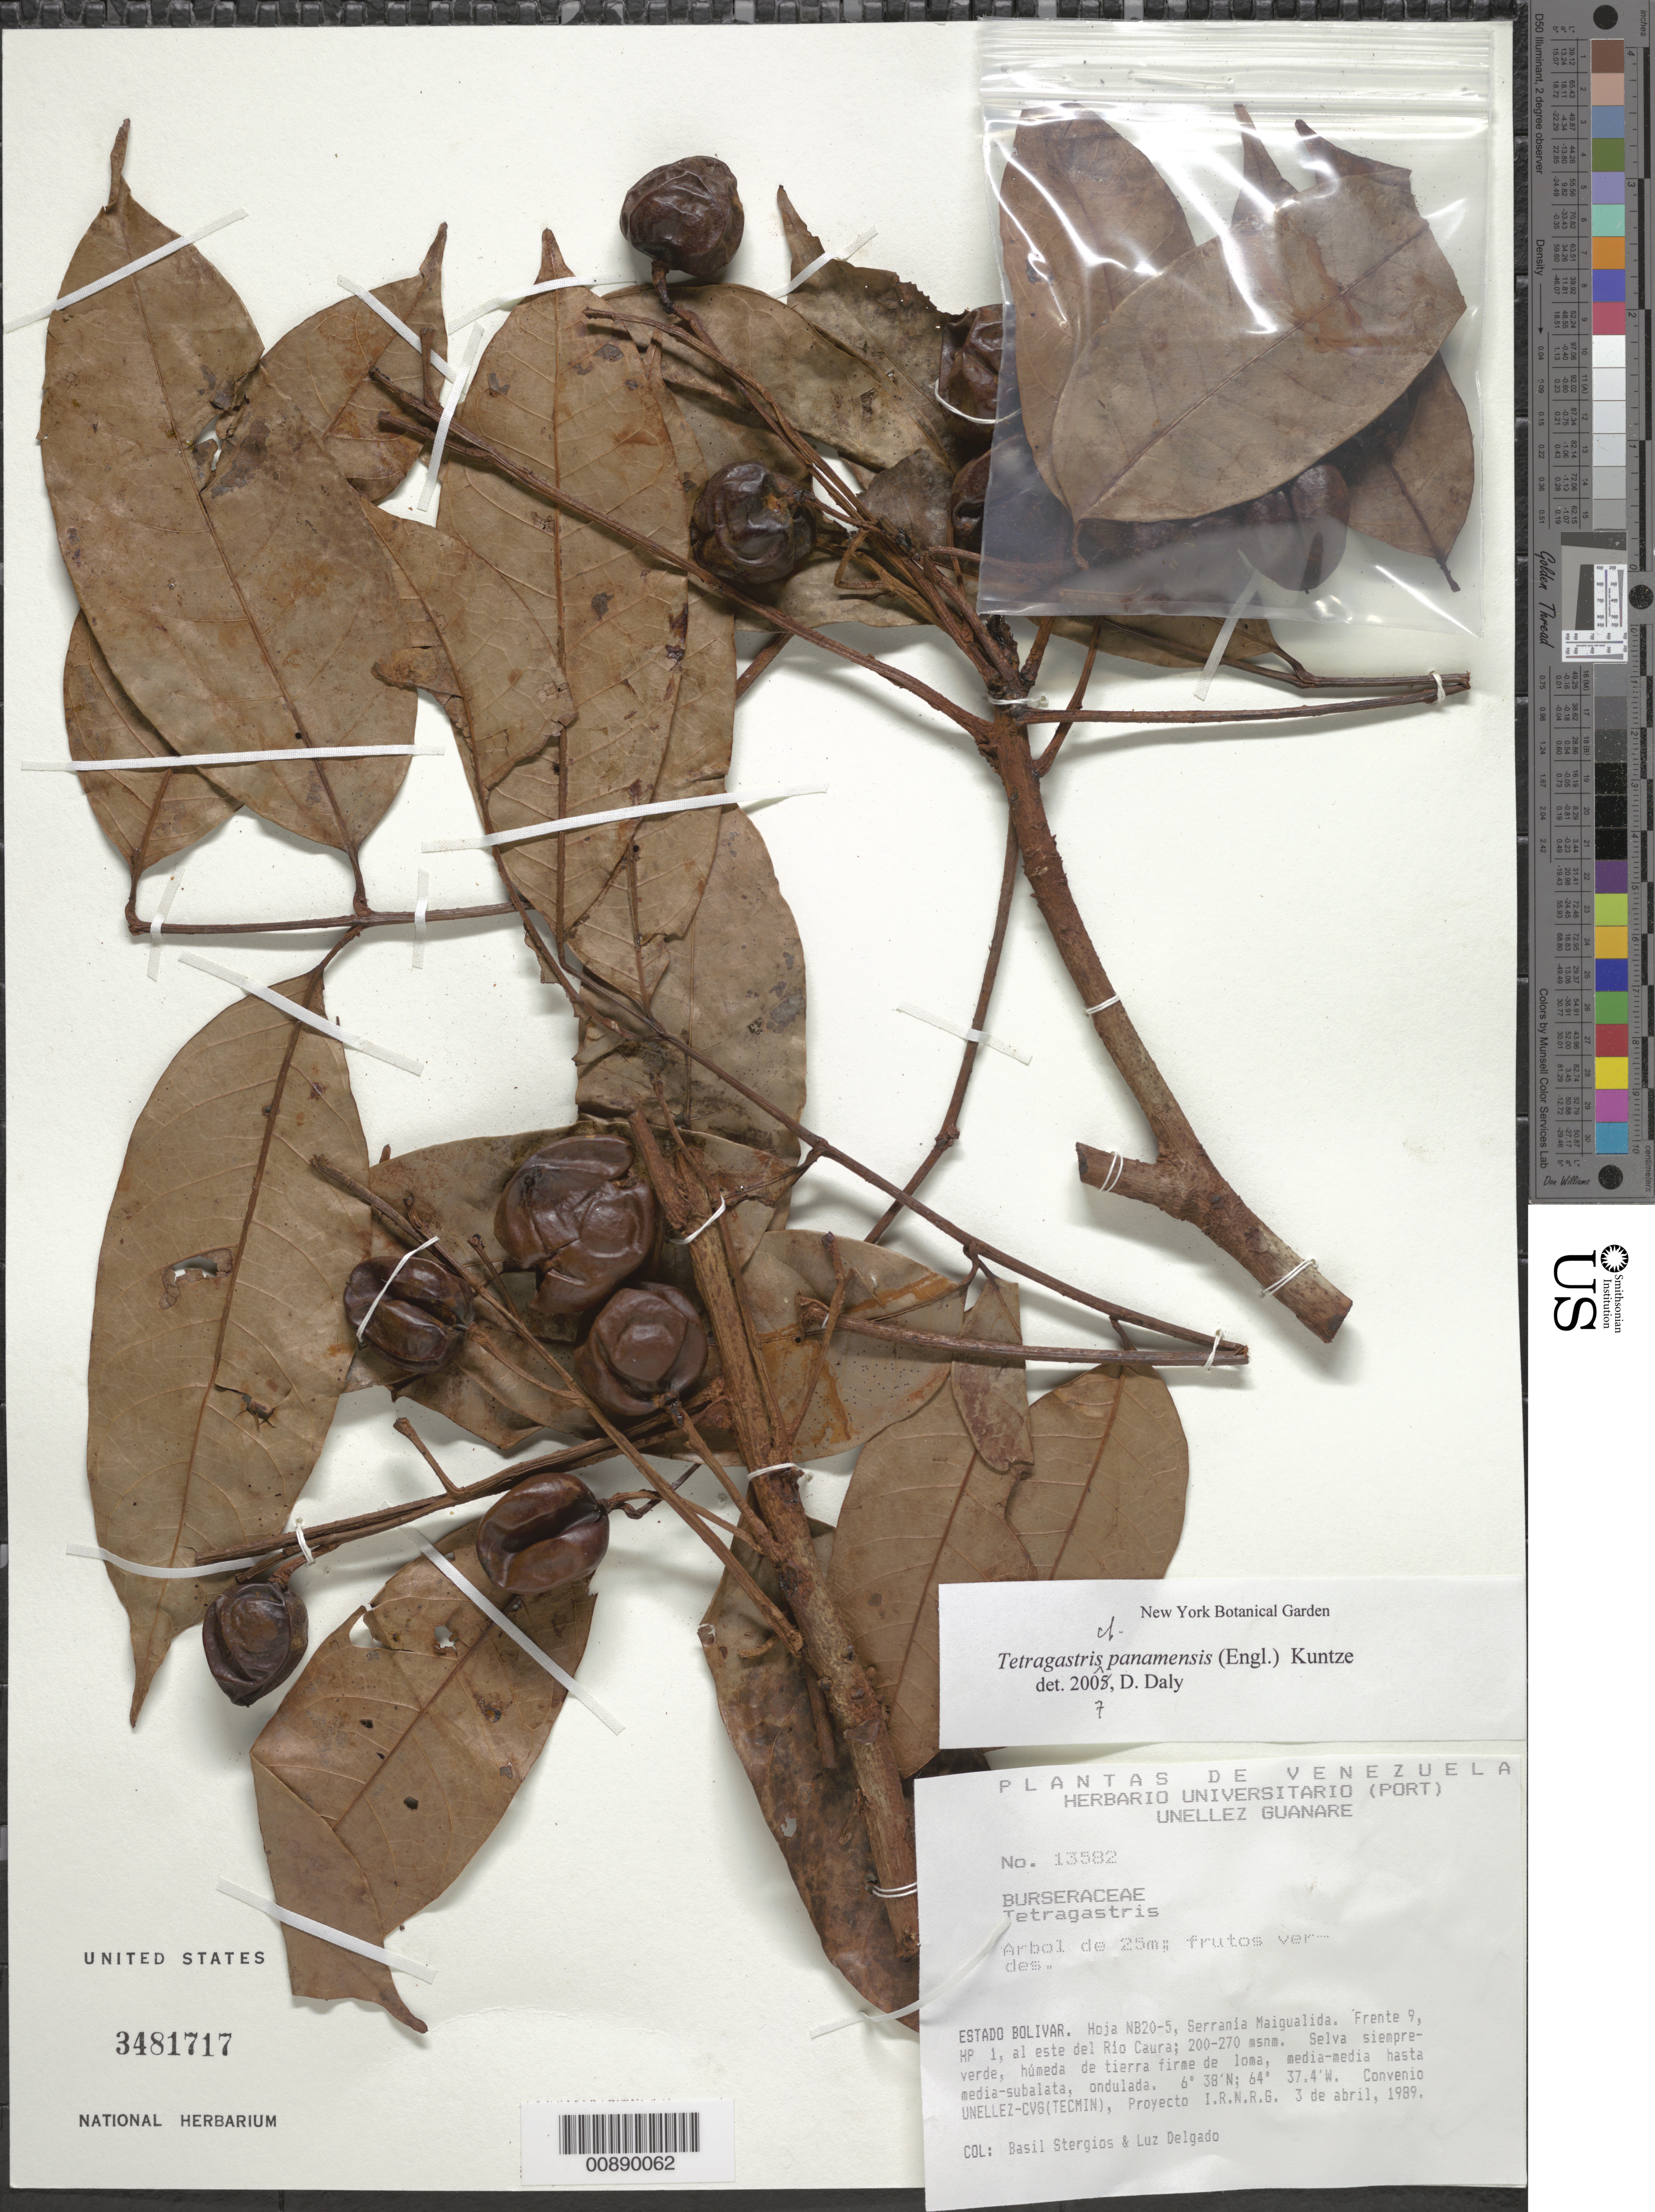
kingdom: Plantae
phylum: Tracheophyta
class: Magnoliopsida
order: Sapindales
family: Burseraceae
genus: Protium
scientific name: Protium stevensonii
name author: (Standl.) Daly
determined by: Daly, Douglas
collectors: B. G. Stergios & L. Delgado V.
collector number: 13582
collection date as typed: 3-Apr-89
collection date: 1989-04-03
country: Venezuela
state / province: Bolívar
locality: Serrania Maigualida, E del río Caura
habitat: Selva siempre-verde, húmeda de tierra firme de loma, media-media hasta media-subalata, ondulada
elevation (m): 200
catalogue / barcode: US 3481717